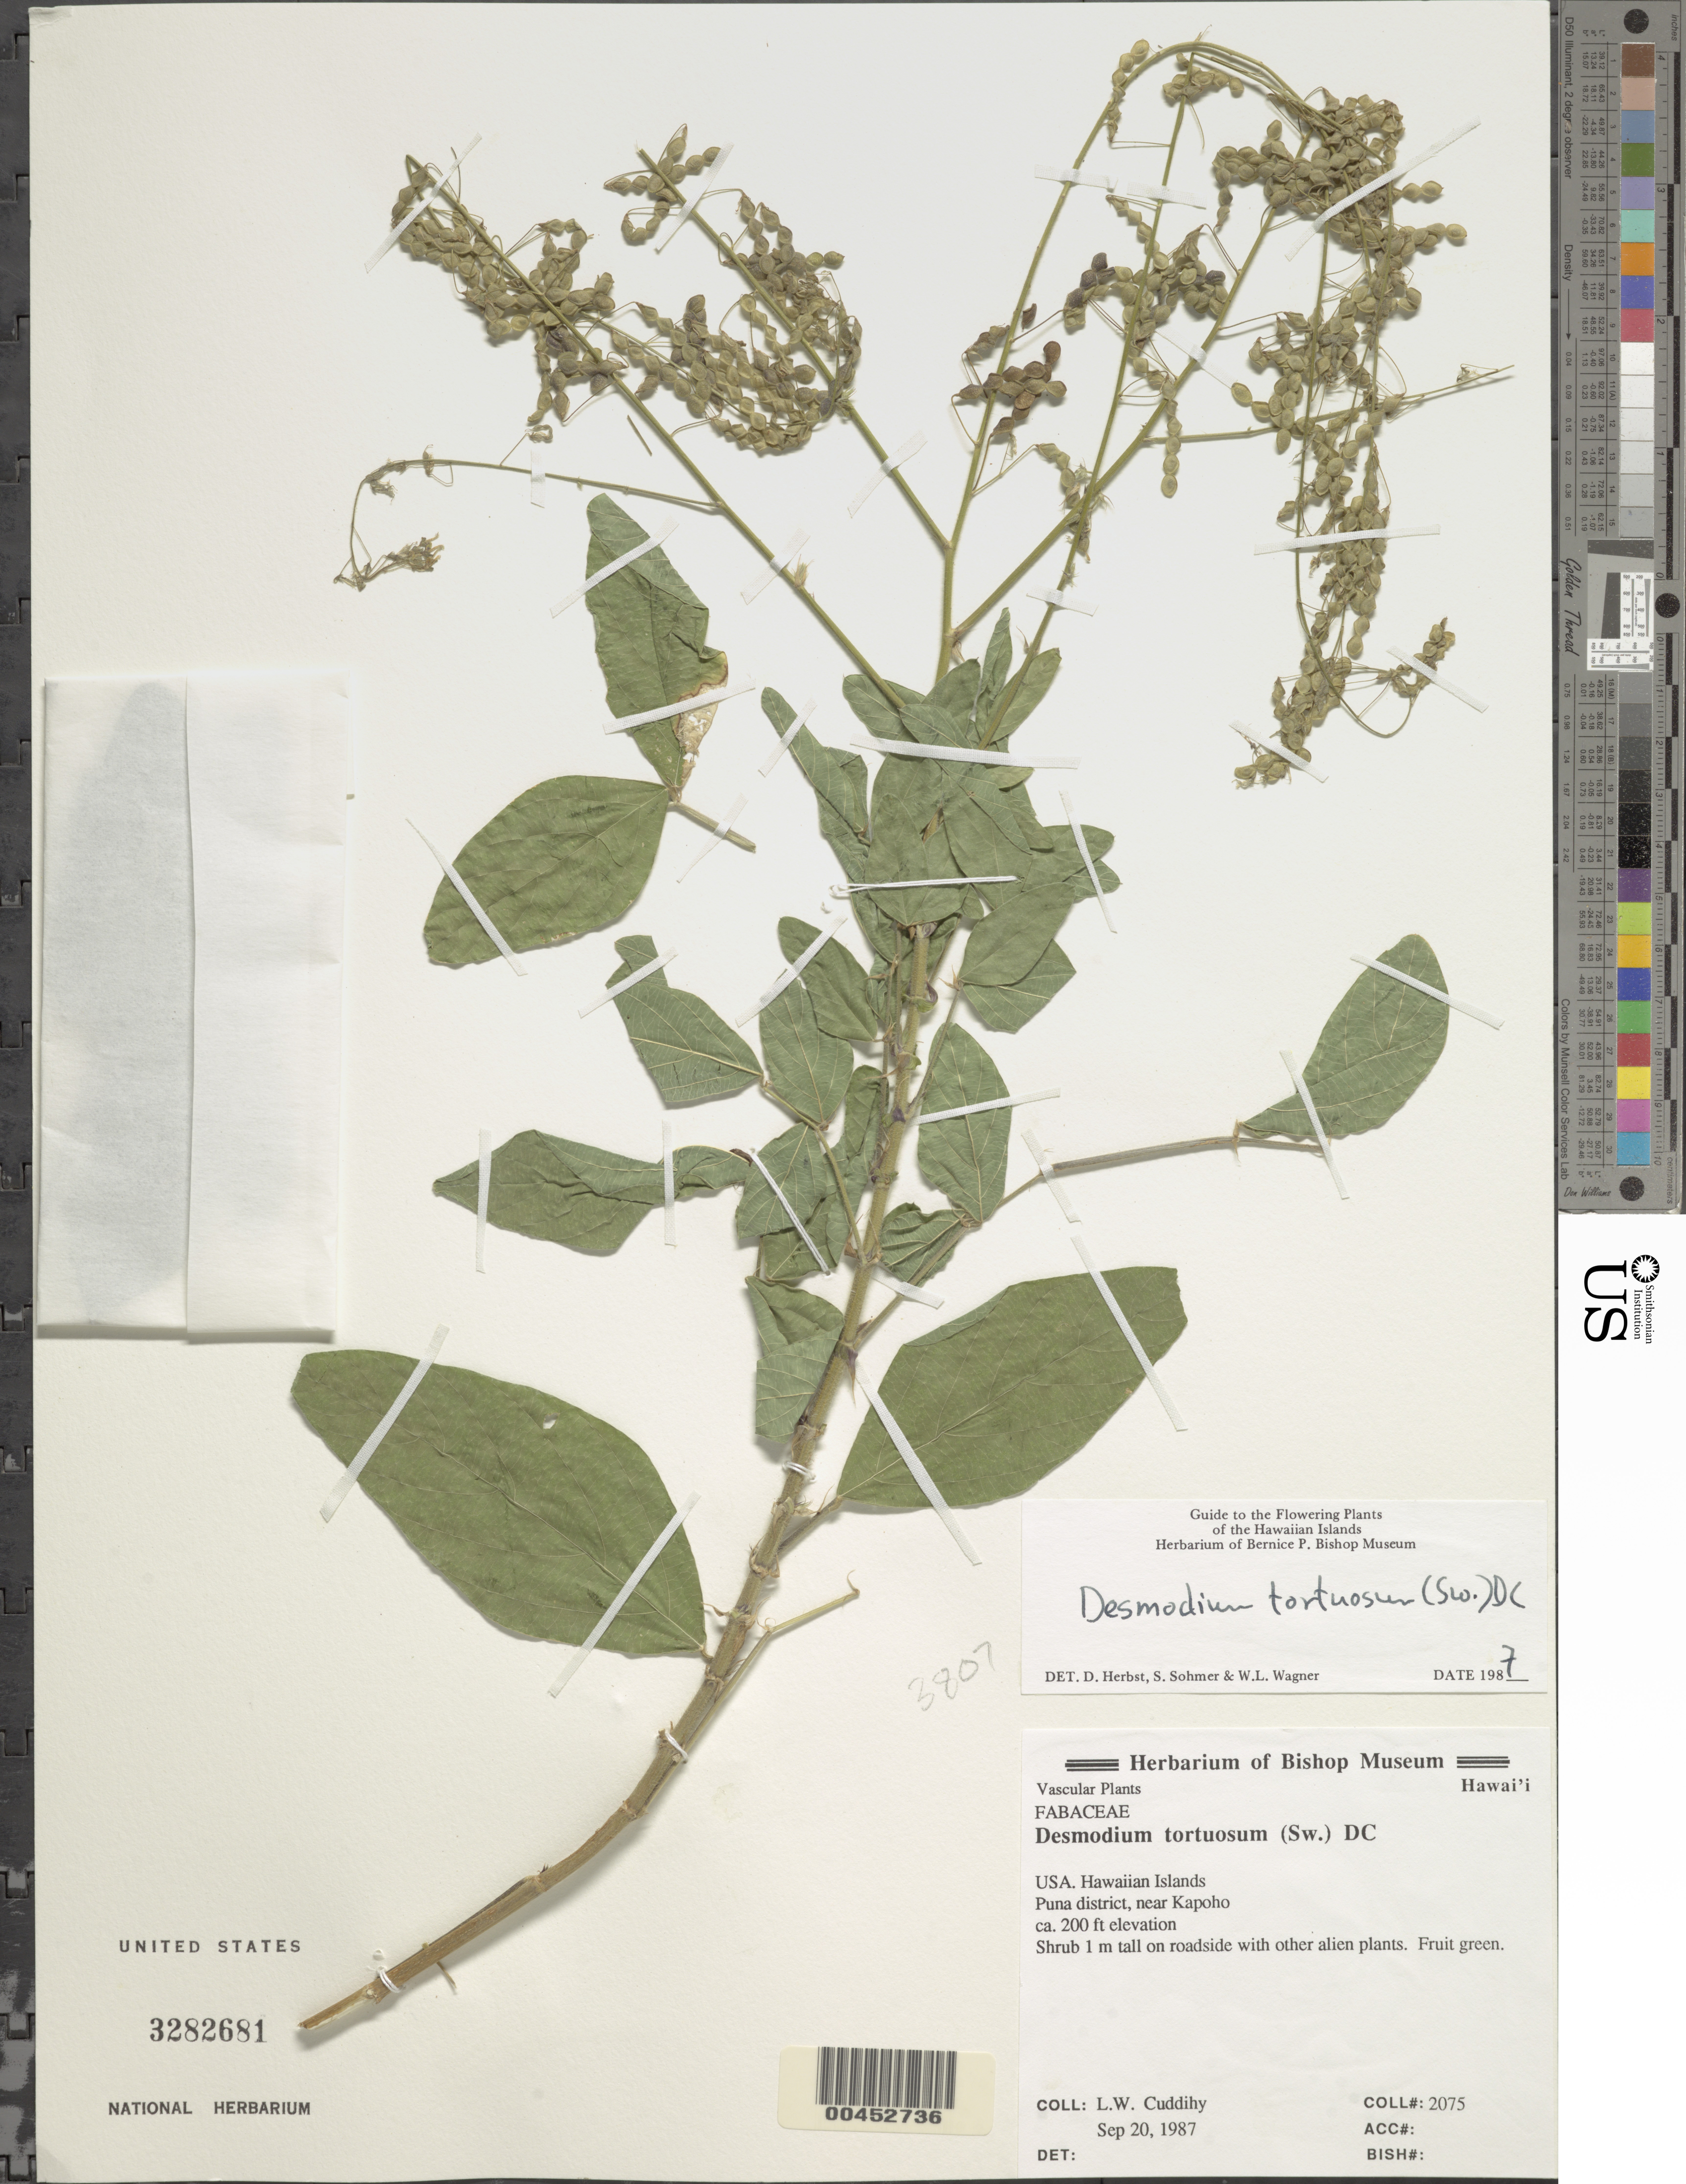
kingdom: Plantae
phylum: Tracheophyta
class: Magnoliopsida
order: Fabales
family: Fabaceae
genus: Desmodium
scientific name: Desmodium tortuosum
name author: (Sw.) DC.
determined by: Herbst, D. R.; Sohmer, S. H.; Wagner, W. L.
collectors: L. Cuddihy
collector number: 2075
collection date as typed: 20 Sep 1987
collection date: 1987-09-20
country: United States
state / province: Hawaii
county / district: Hawaii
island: Hawaii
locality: Puna Dist, near Kapoho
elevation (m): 61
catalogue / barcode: US 3282681